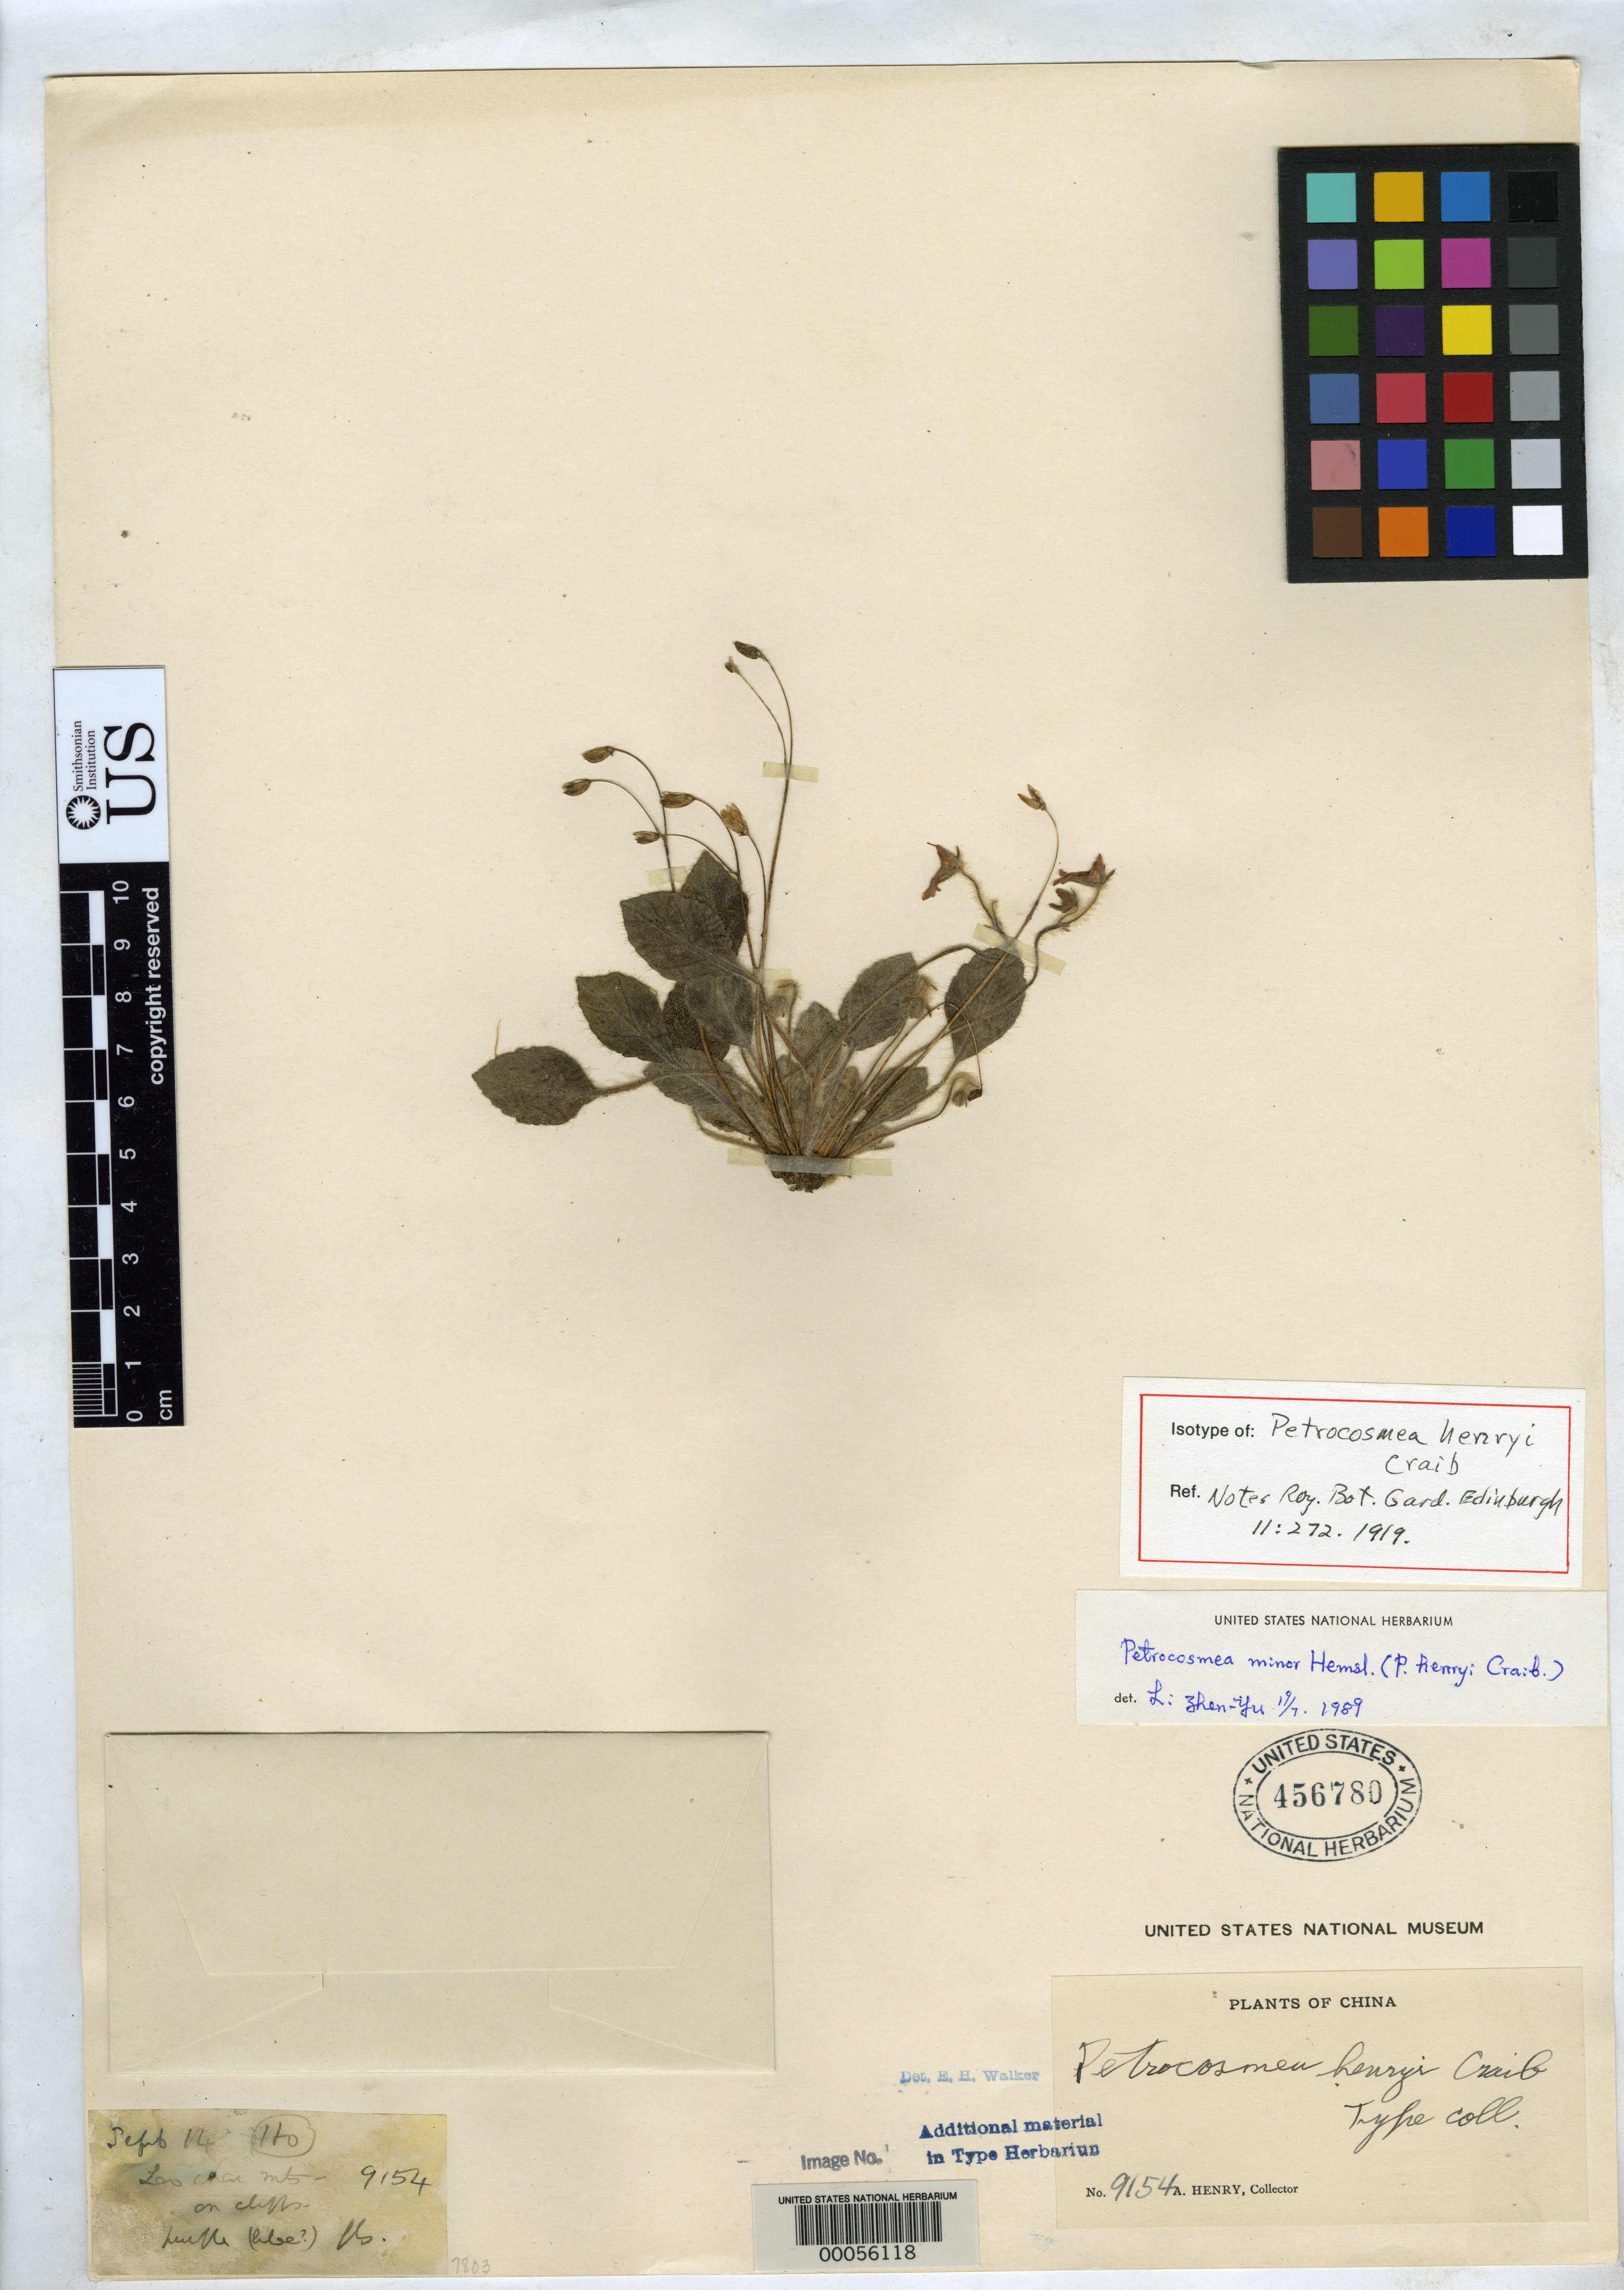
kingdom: Plantae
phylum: Tracheophyta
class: Magnoliopsida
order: Lamiales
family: Gesneriaceae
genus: Petrocosmea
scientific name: Petrocosmea minor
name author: Hemsl.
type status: Isosyntype; Isotype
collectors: A. Henry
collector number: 9154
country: China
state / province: Yunnan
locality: Mengtze.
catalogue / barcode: US 456780